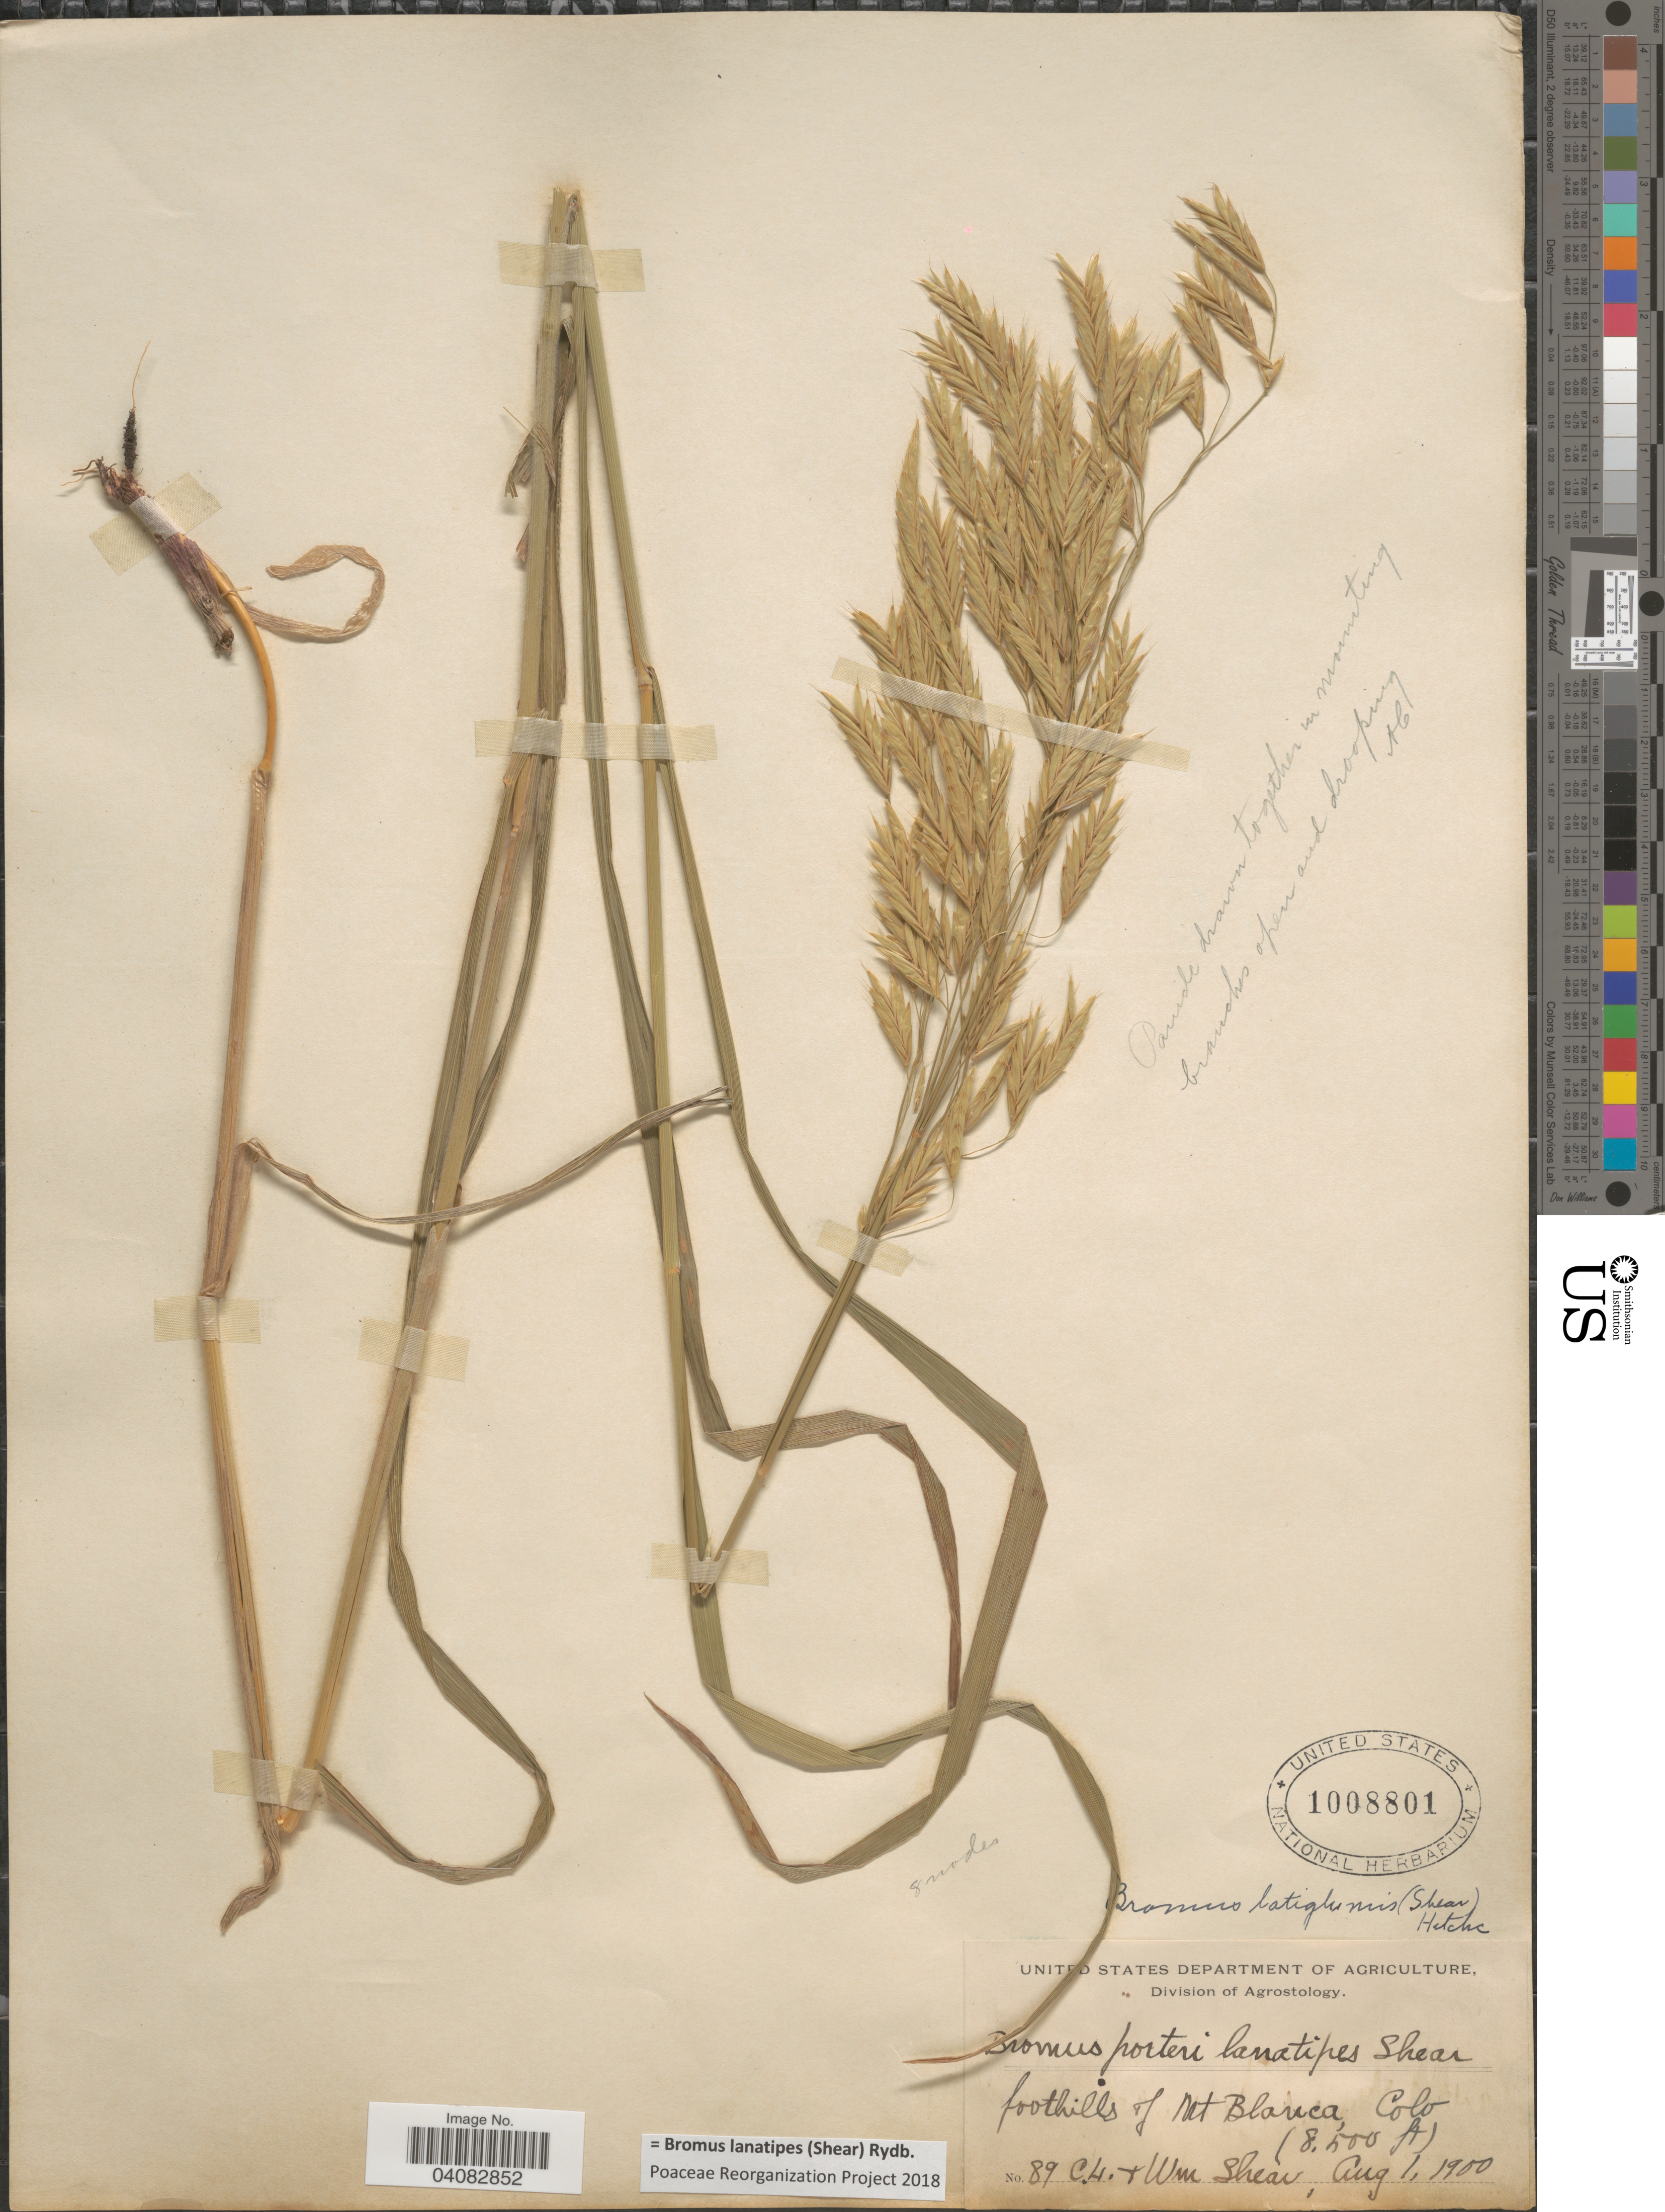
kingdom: Plantae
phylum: Tracheophyta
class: Liliopsida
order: Poales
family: Poaceae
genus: Bromus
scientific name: Bromus lanatipes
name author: (Shear) Rydb.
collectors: C. L. Shear & W. Shear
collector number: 89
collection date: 1900-08-01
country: United States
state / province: Colorado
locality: Foothills of Mt. Blanca.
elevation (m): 2591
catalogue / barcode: US 1008801